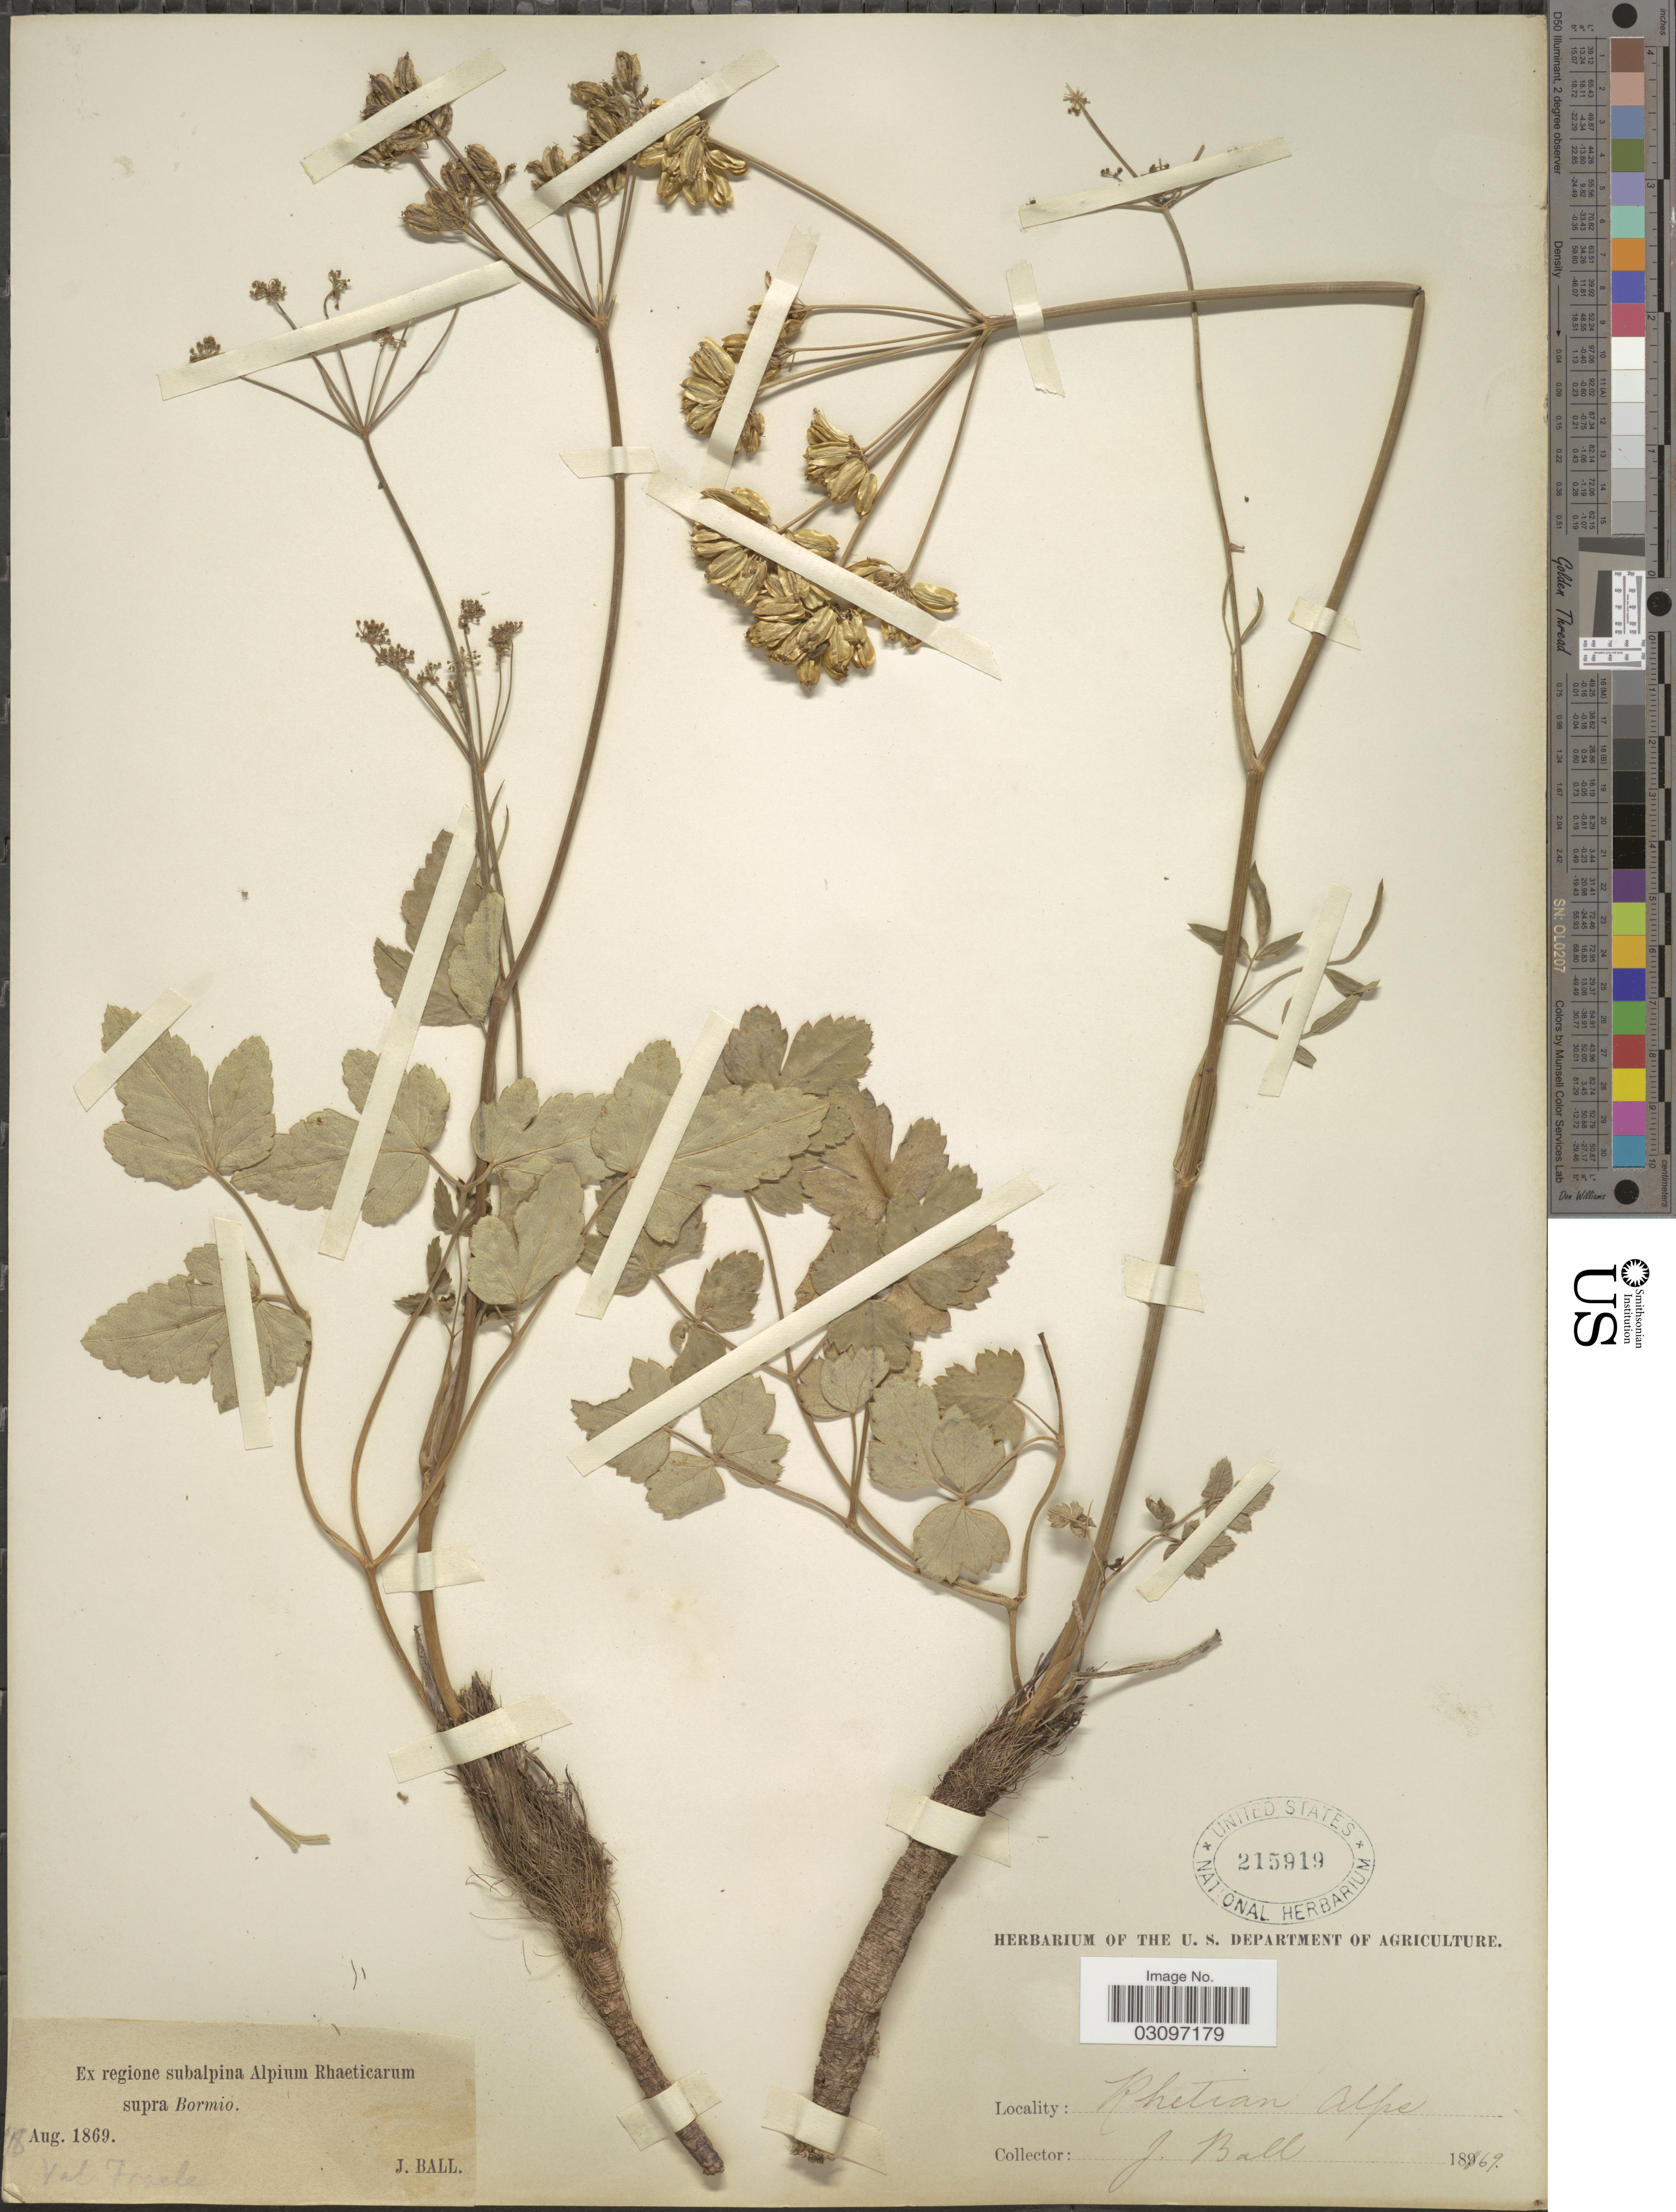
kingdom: Plantae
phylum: Tracheophyta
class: Magnoliopsida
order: Apiales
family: Apiaceae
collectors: J. Ball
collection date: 1869-08-18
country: Italy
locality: Rhetian Alpe. Ex regione subalpina Alpium Rhaeticarum supra Bormio. Val Fraele.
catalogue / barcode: US 215919